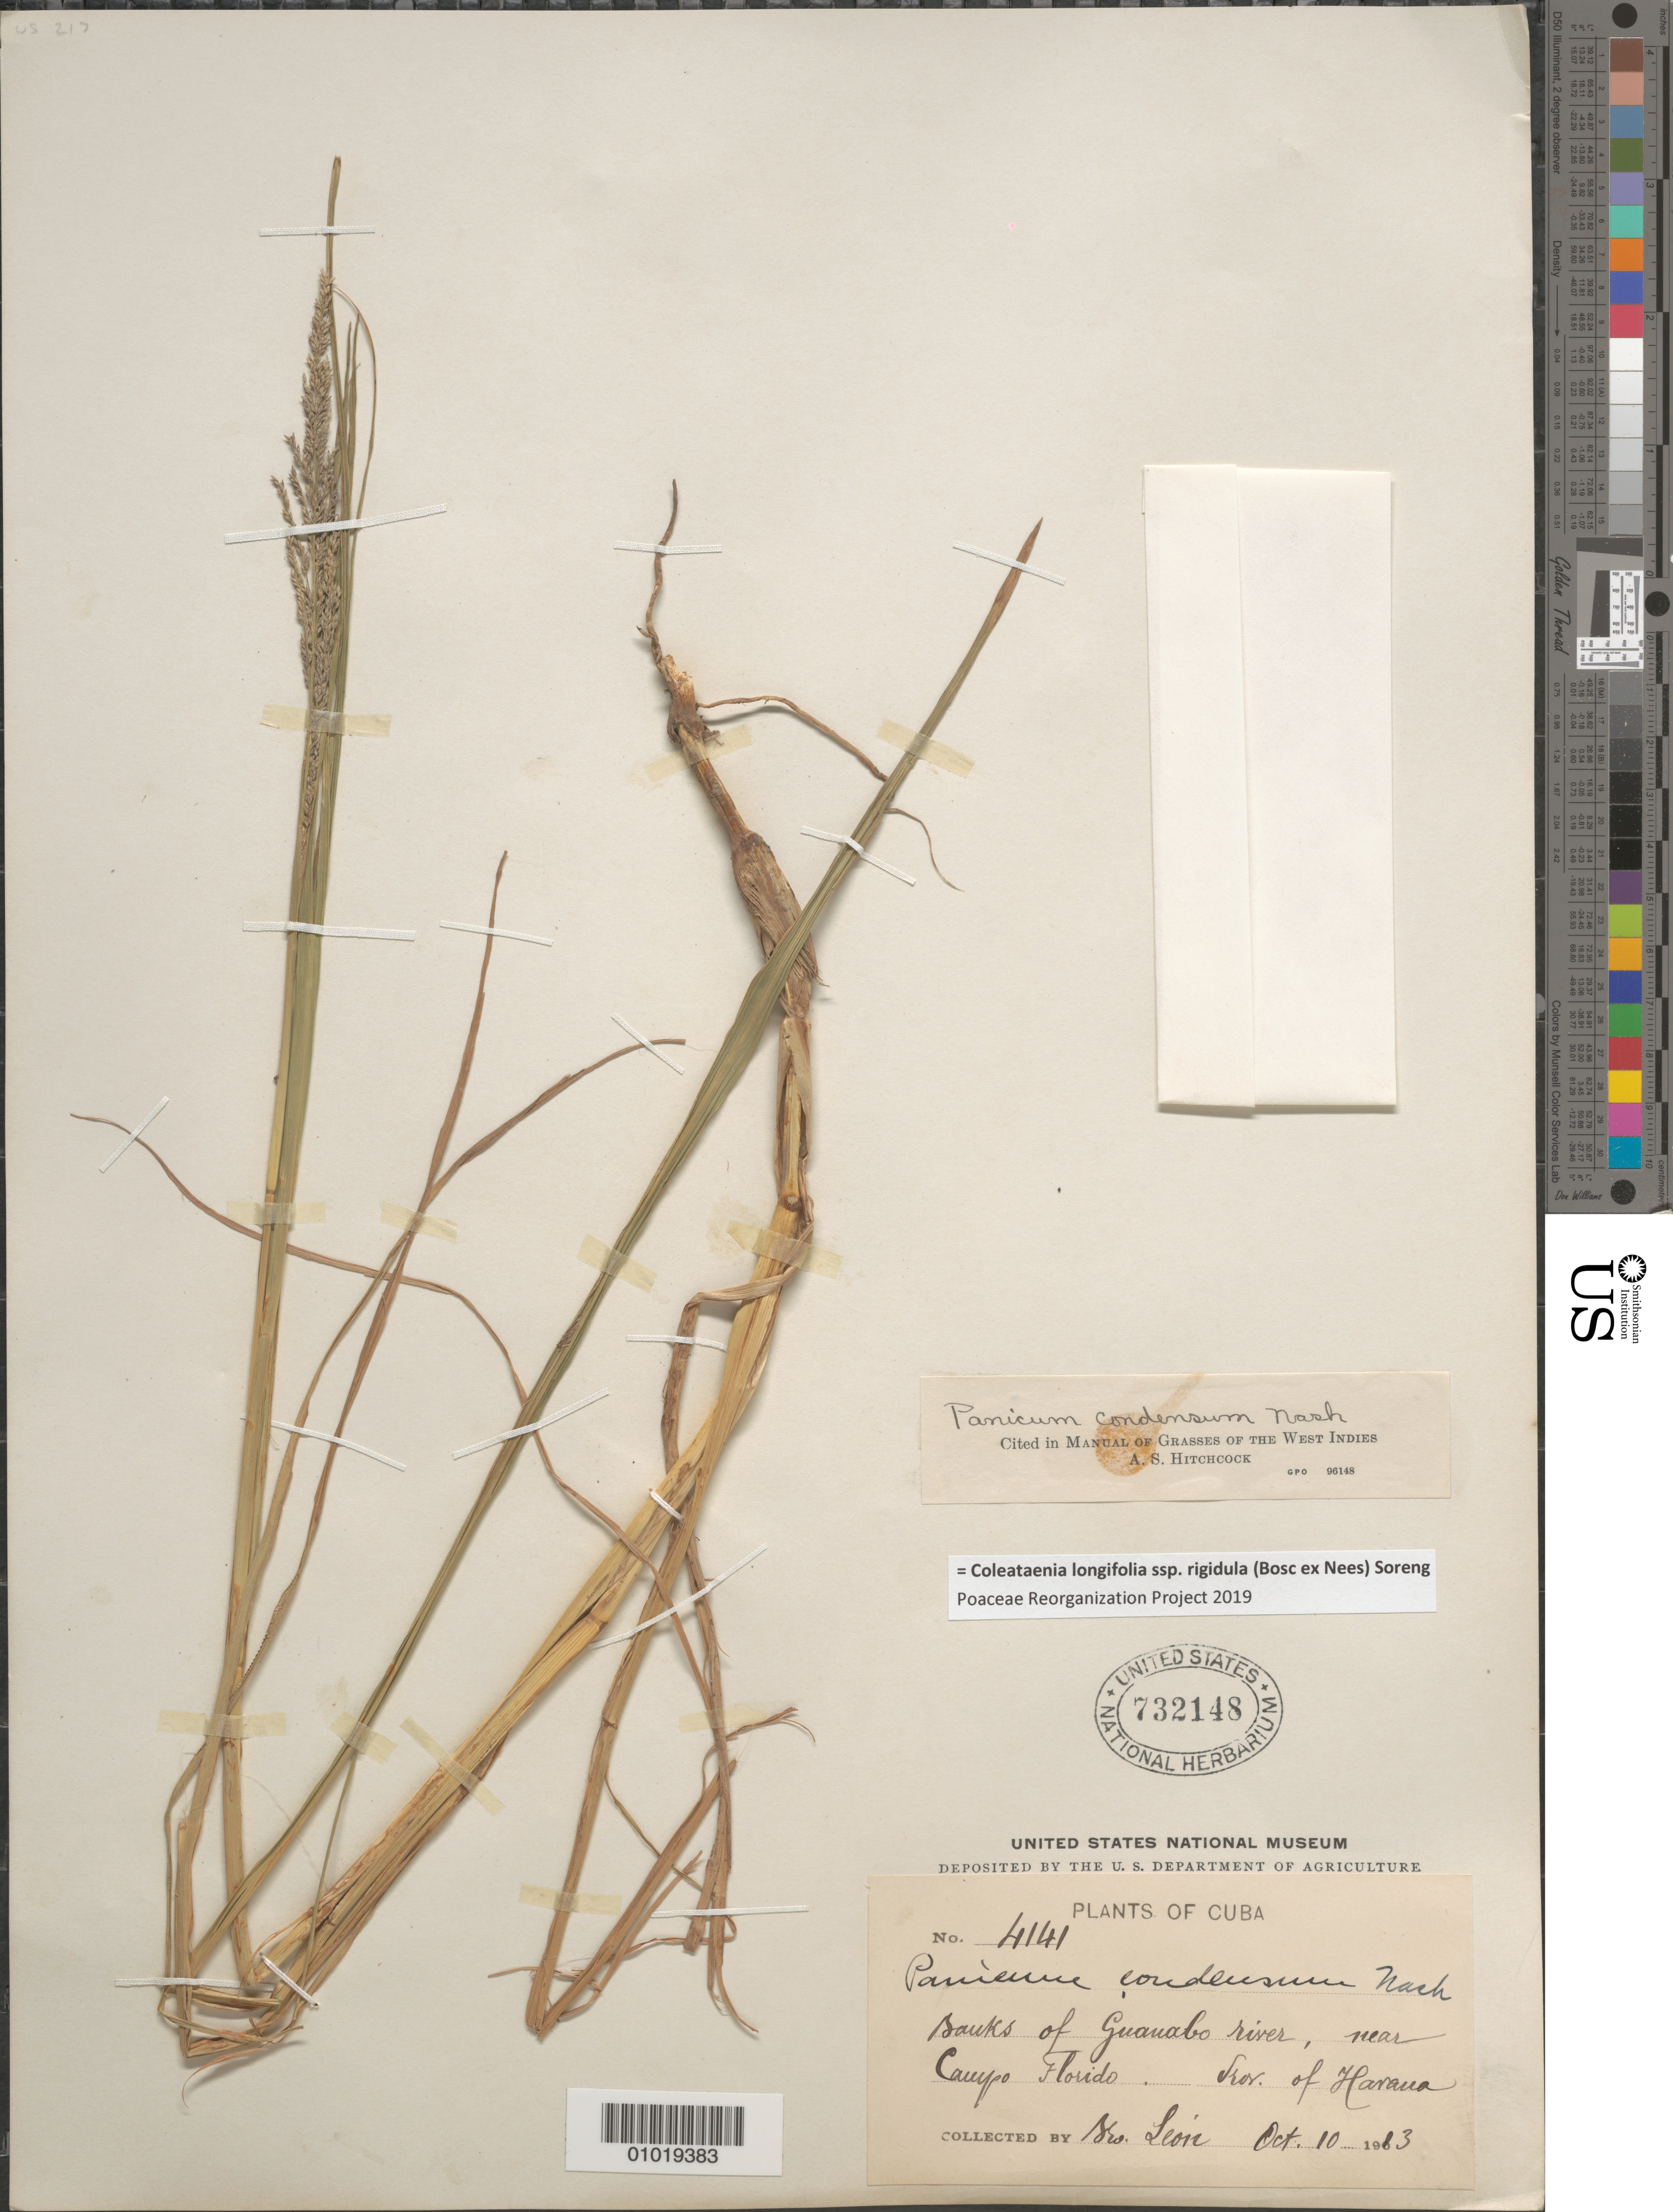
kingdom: Plantae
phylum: Tracheophyta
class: Liliopsida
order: Poales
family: Poaceae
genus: Panicum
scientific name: Panicum condensum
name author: Nash ex Small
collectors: Bro. León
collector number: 4141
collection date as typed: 10 Oct 1913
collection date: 1913-10-10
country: Cuba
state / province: La Habana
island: Cuba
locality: Banks of Guanabo river, near Campo Florido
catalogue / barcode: US 732148